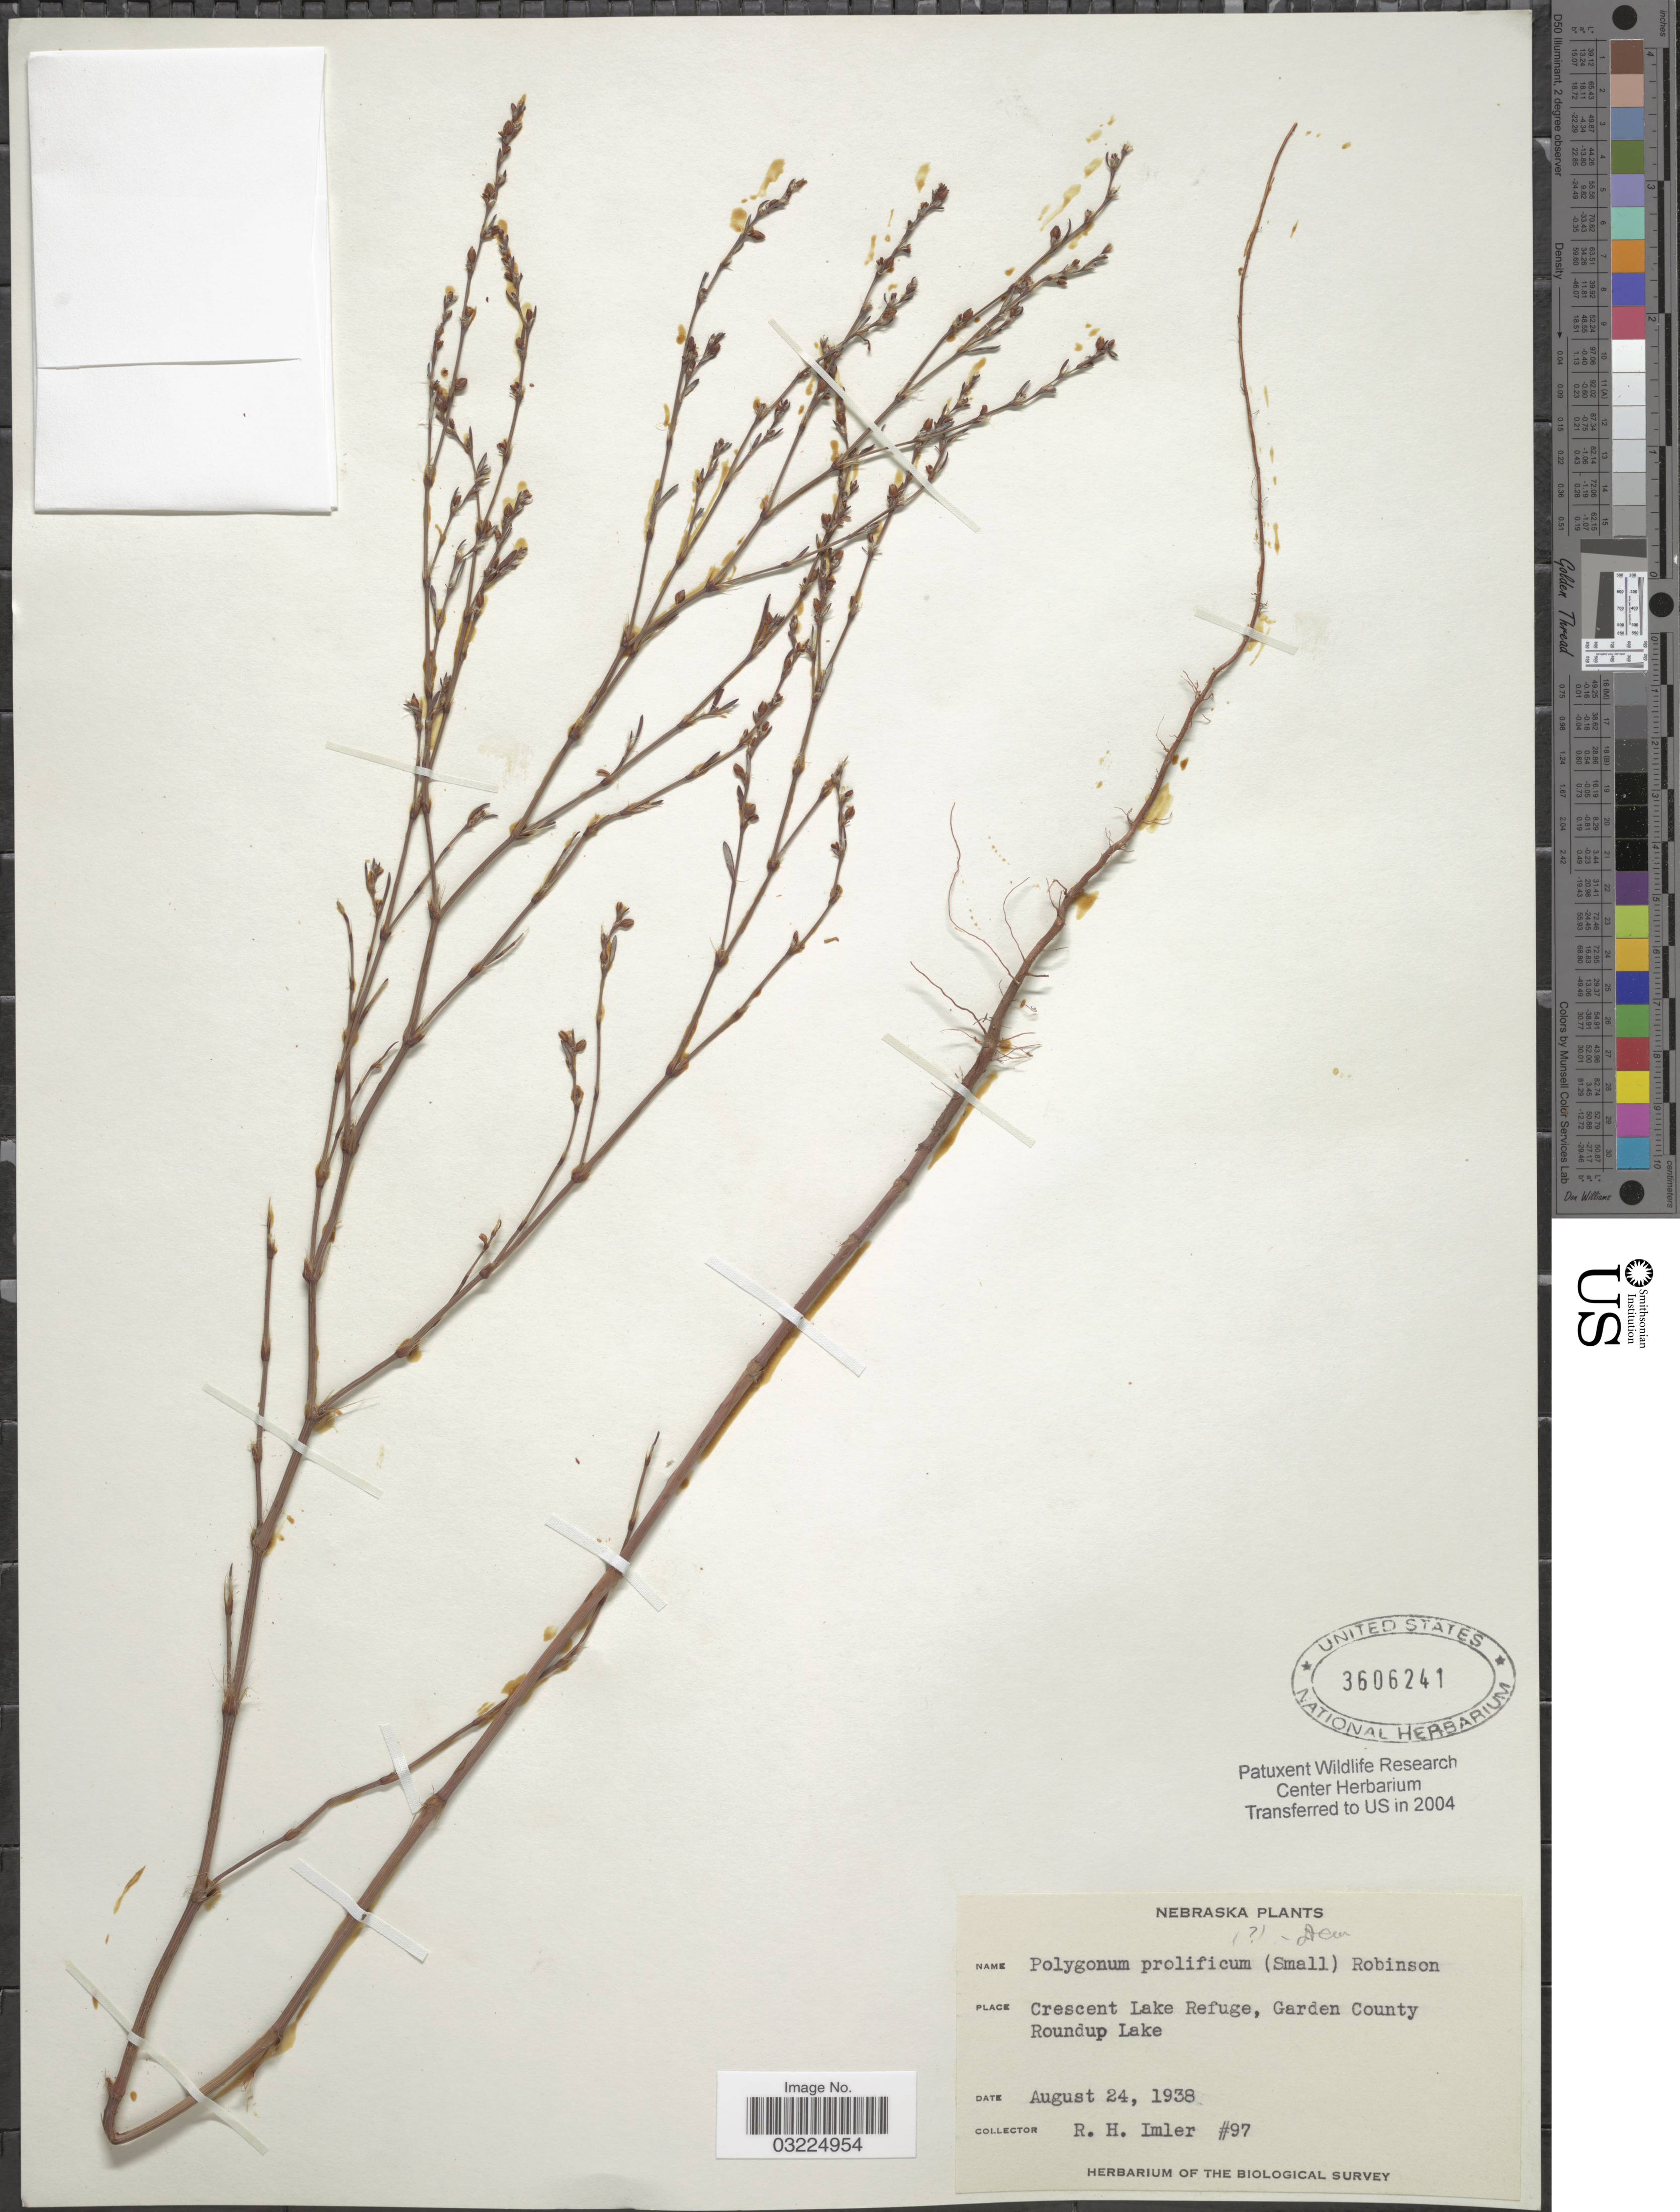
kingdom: Plantae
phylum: Tracheophyta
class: Magnoliopsida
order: Caryophyllales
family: Polygonaceae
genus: Polygonum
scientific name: Polygonum prolificum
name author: (Small) B.L. Rob.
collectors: R. Imler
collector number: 97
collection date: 1938-08-24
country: United States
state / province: Nebraska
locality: Crescent Lake Refuge, Garden County Roundup Lake.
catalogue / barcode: US 3606241